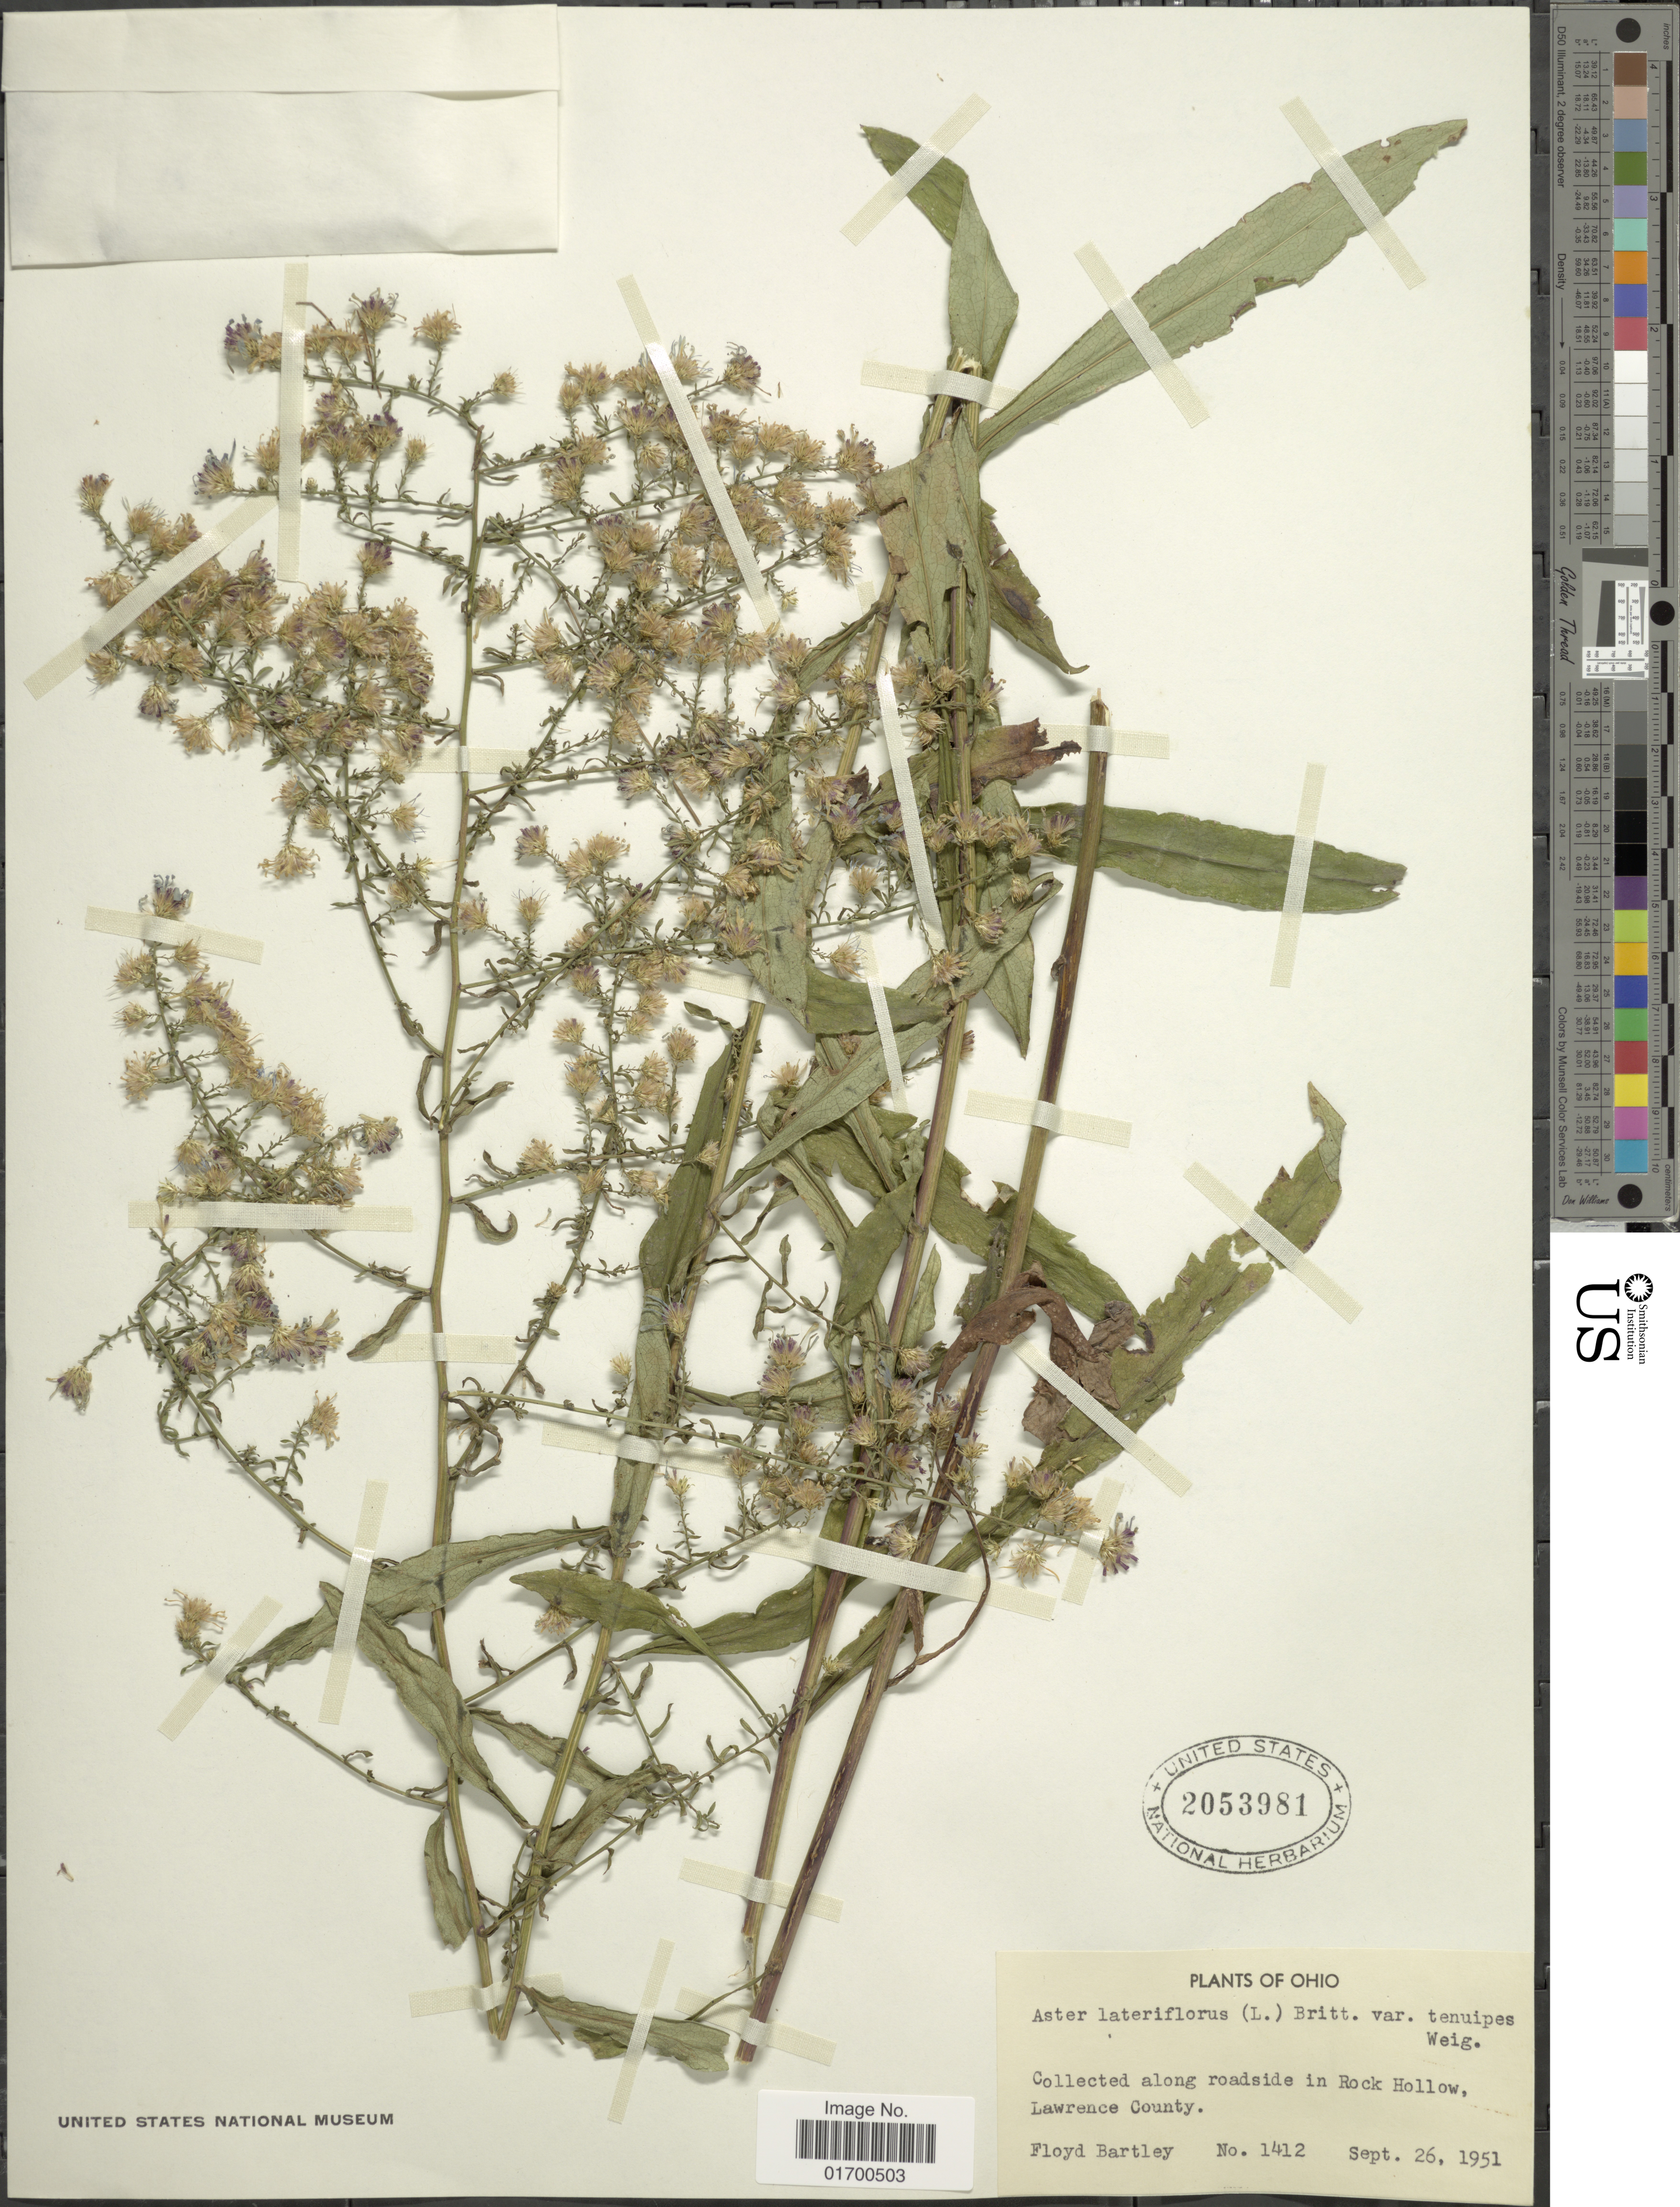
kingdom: Plantae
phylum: Tracheophyta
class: Magnoliopsida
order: Asterales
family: Asteraceae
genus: Symphyotrichum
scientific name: Symphyotrichum lateriflorum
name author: (L.) Á. Löve & D. Löve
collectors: F. Bartley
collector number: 1412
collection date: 1951-09-26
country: United States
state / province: Ohio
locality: Collected along roadside in Rock Hollow, Lawrence County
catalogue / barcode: US 2053981